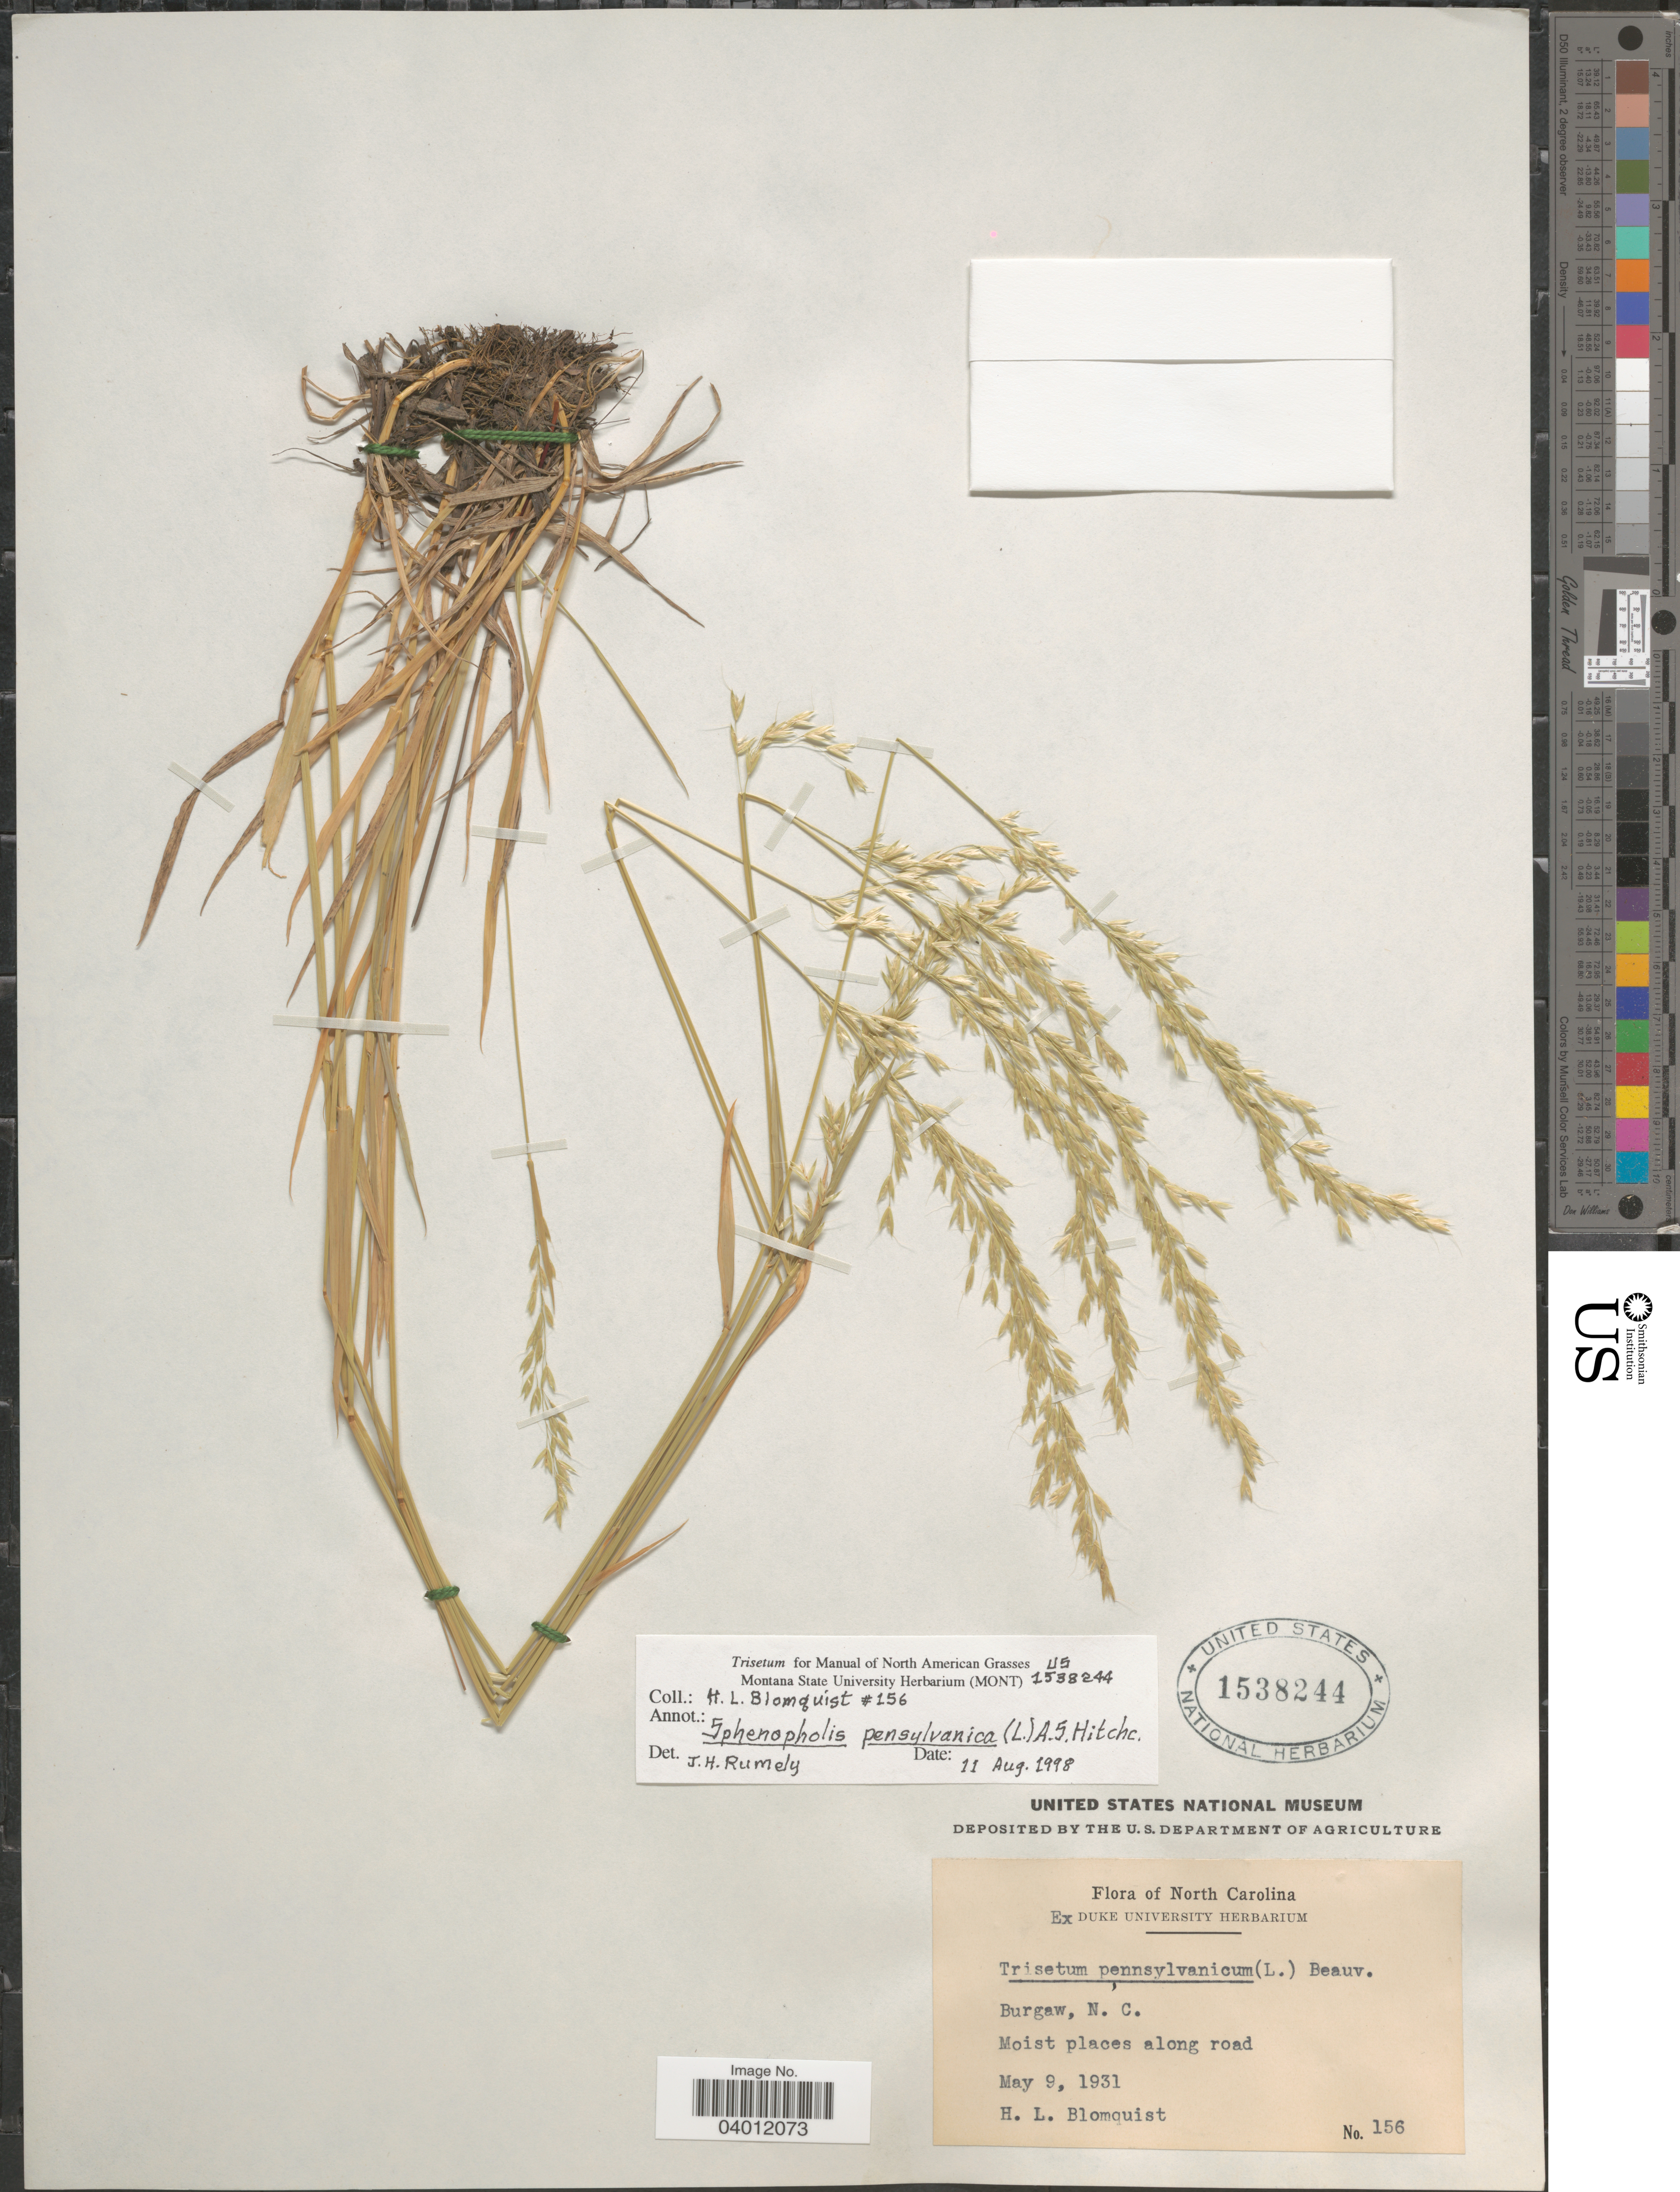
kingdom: Plantae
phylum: Tracheophyta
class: Liliopsida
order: Poales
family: Poaceae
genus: Sphenopholis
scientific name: Sphenopholis pensylvanica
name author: (L.) Hitchc.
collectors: H. Blomquist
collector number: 156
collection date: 1931-05-09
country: United States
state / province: North Carolina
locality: Burgaw.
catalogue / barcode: US 1538244